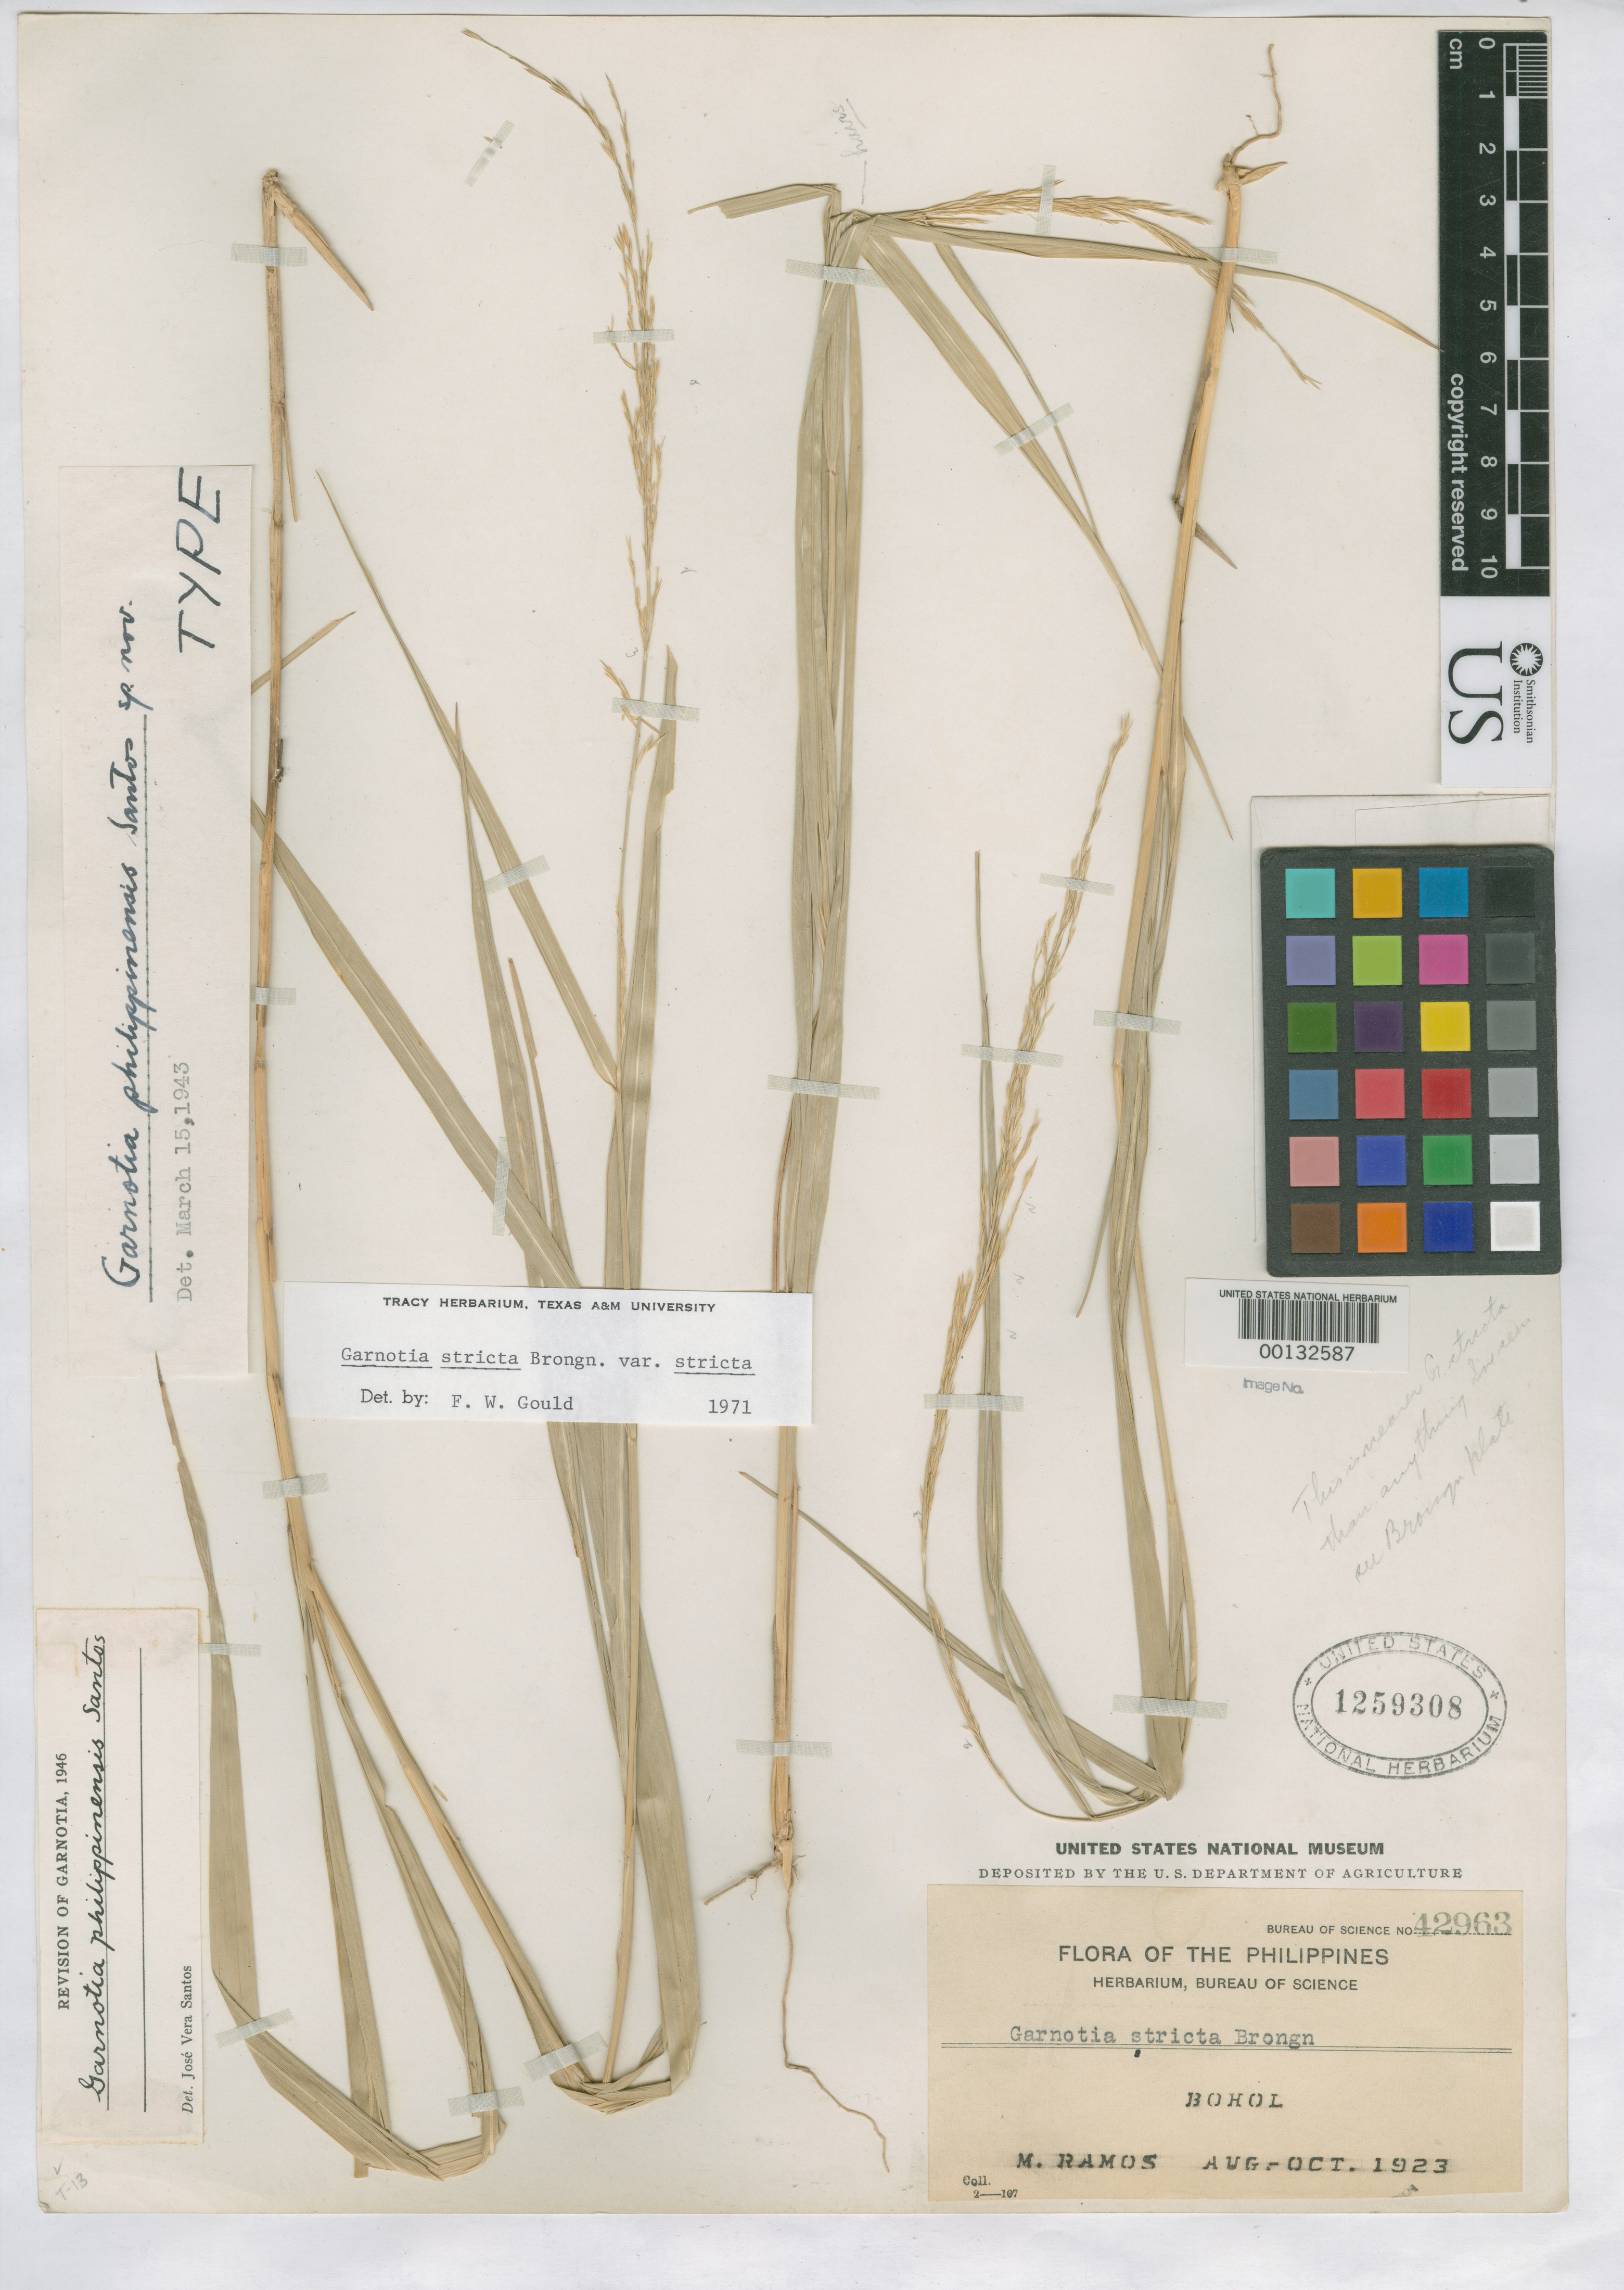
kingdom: Plantae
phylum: Tracheophyta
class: Liliopsida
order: Poales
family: Poaceae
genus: Garnotia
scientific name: Garnotia philippinensis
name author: Santos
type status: Holotype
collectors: M. Ramos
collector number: Philipp. Bur. Sci. 42963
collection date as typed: Aug 1923 to -- Oct 1923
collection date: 1923-08/1923-10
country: Philippines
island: Bohol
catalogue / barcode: US 1259308